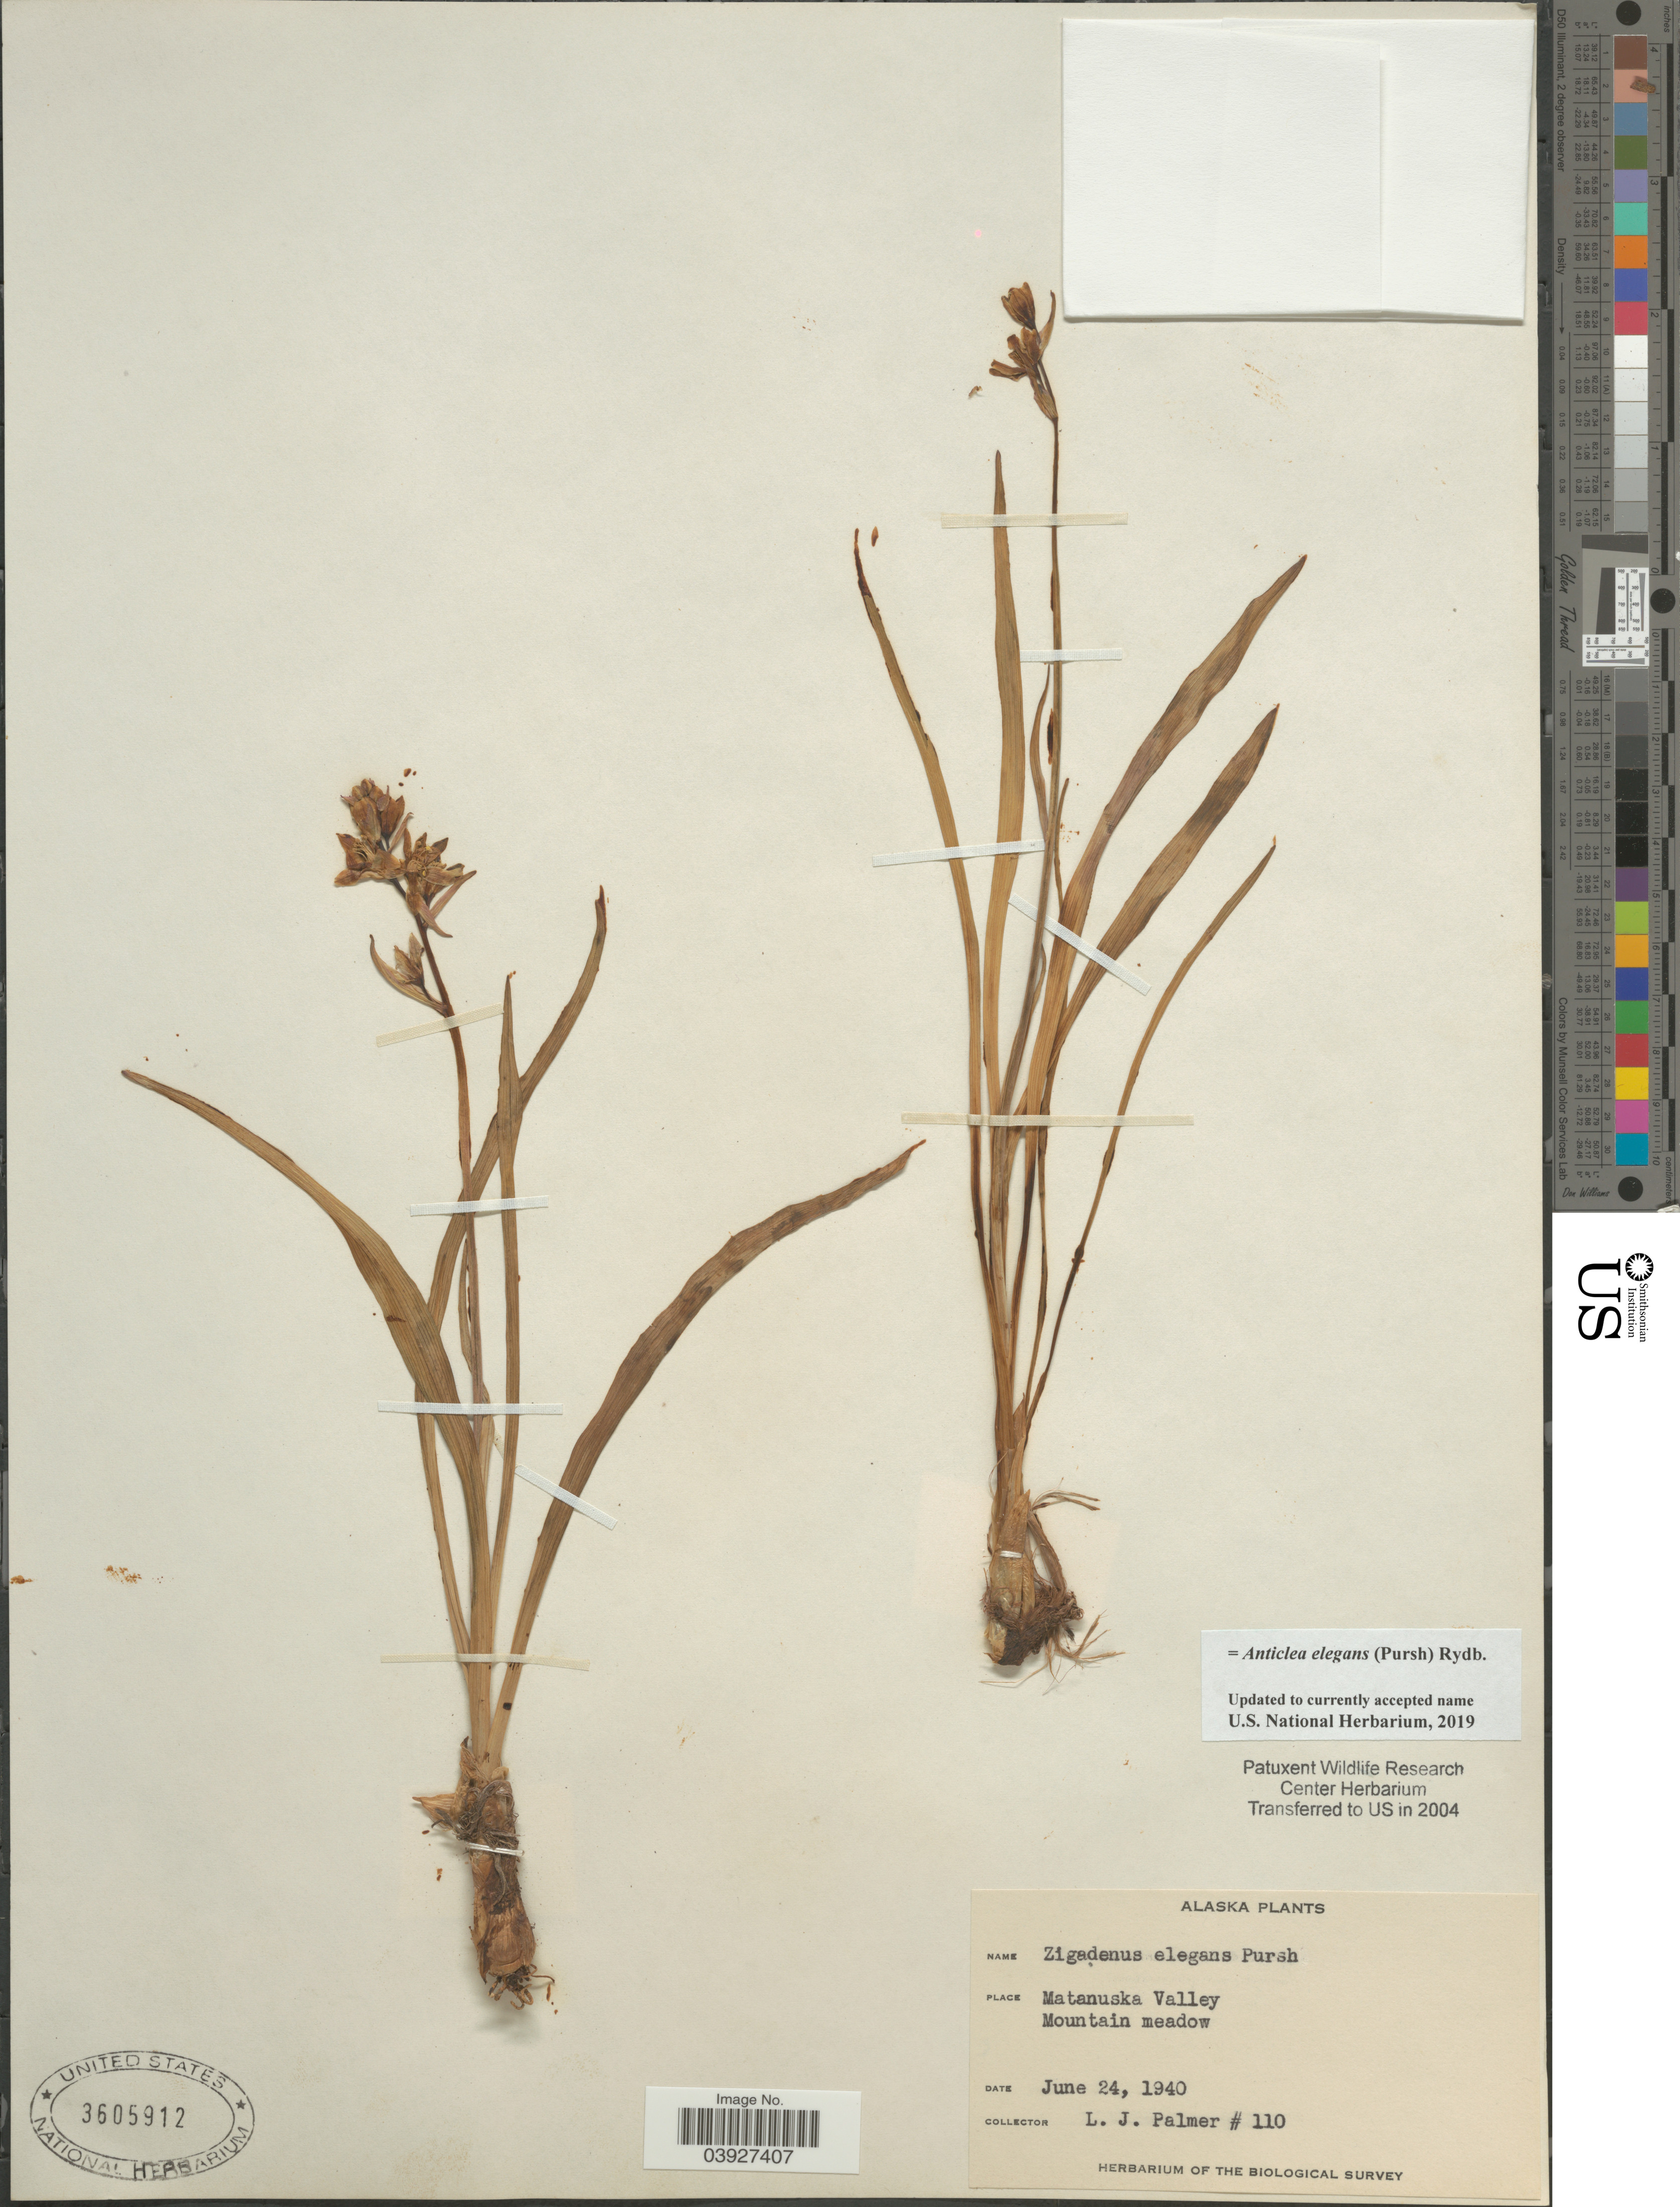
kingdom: Plantae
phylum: Tracheophyta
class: Liliopsida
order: Liliales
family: Melanthiaceae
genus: Anticlea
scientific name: Anticlea elegans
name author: (Pursh) Rydb.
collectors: L. J. Palmer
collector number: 110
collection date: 1940-06-24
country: United States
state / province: Alaska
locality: Matanuska Valley. Mountain meadow.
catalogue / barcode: US 3605912